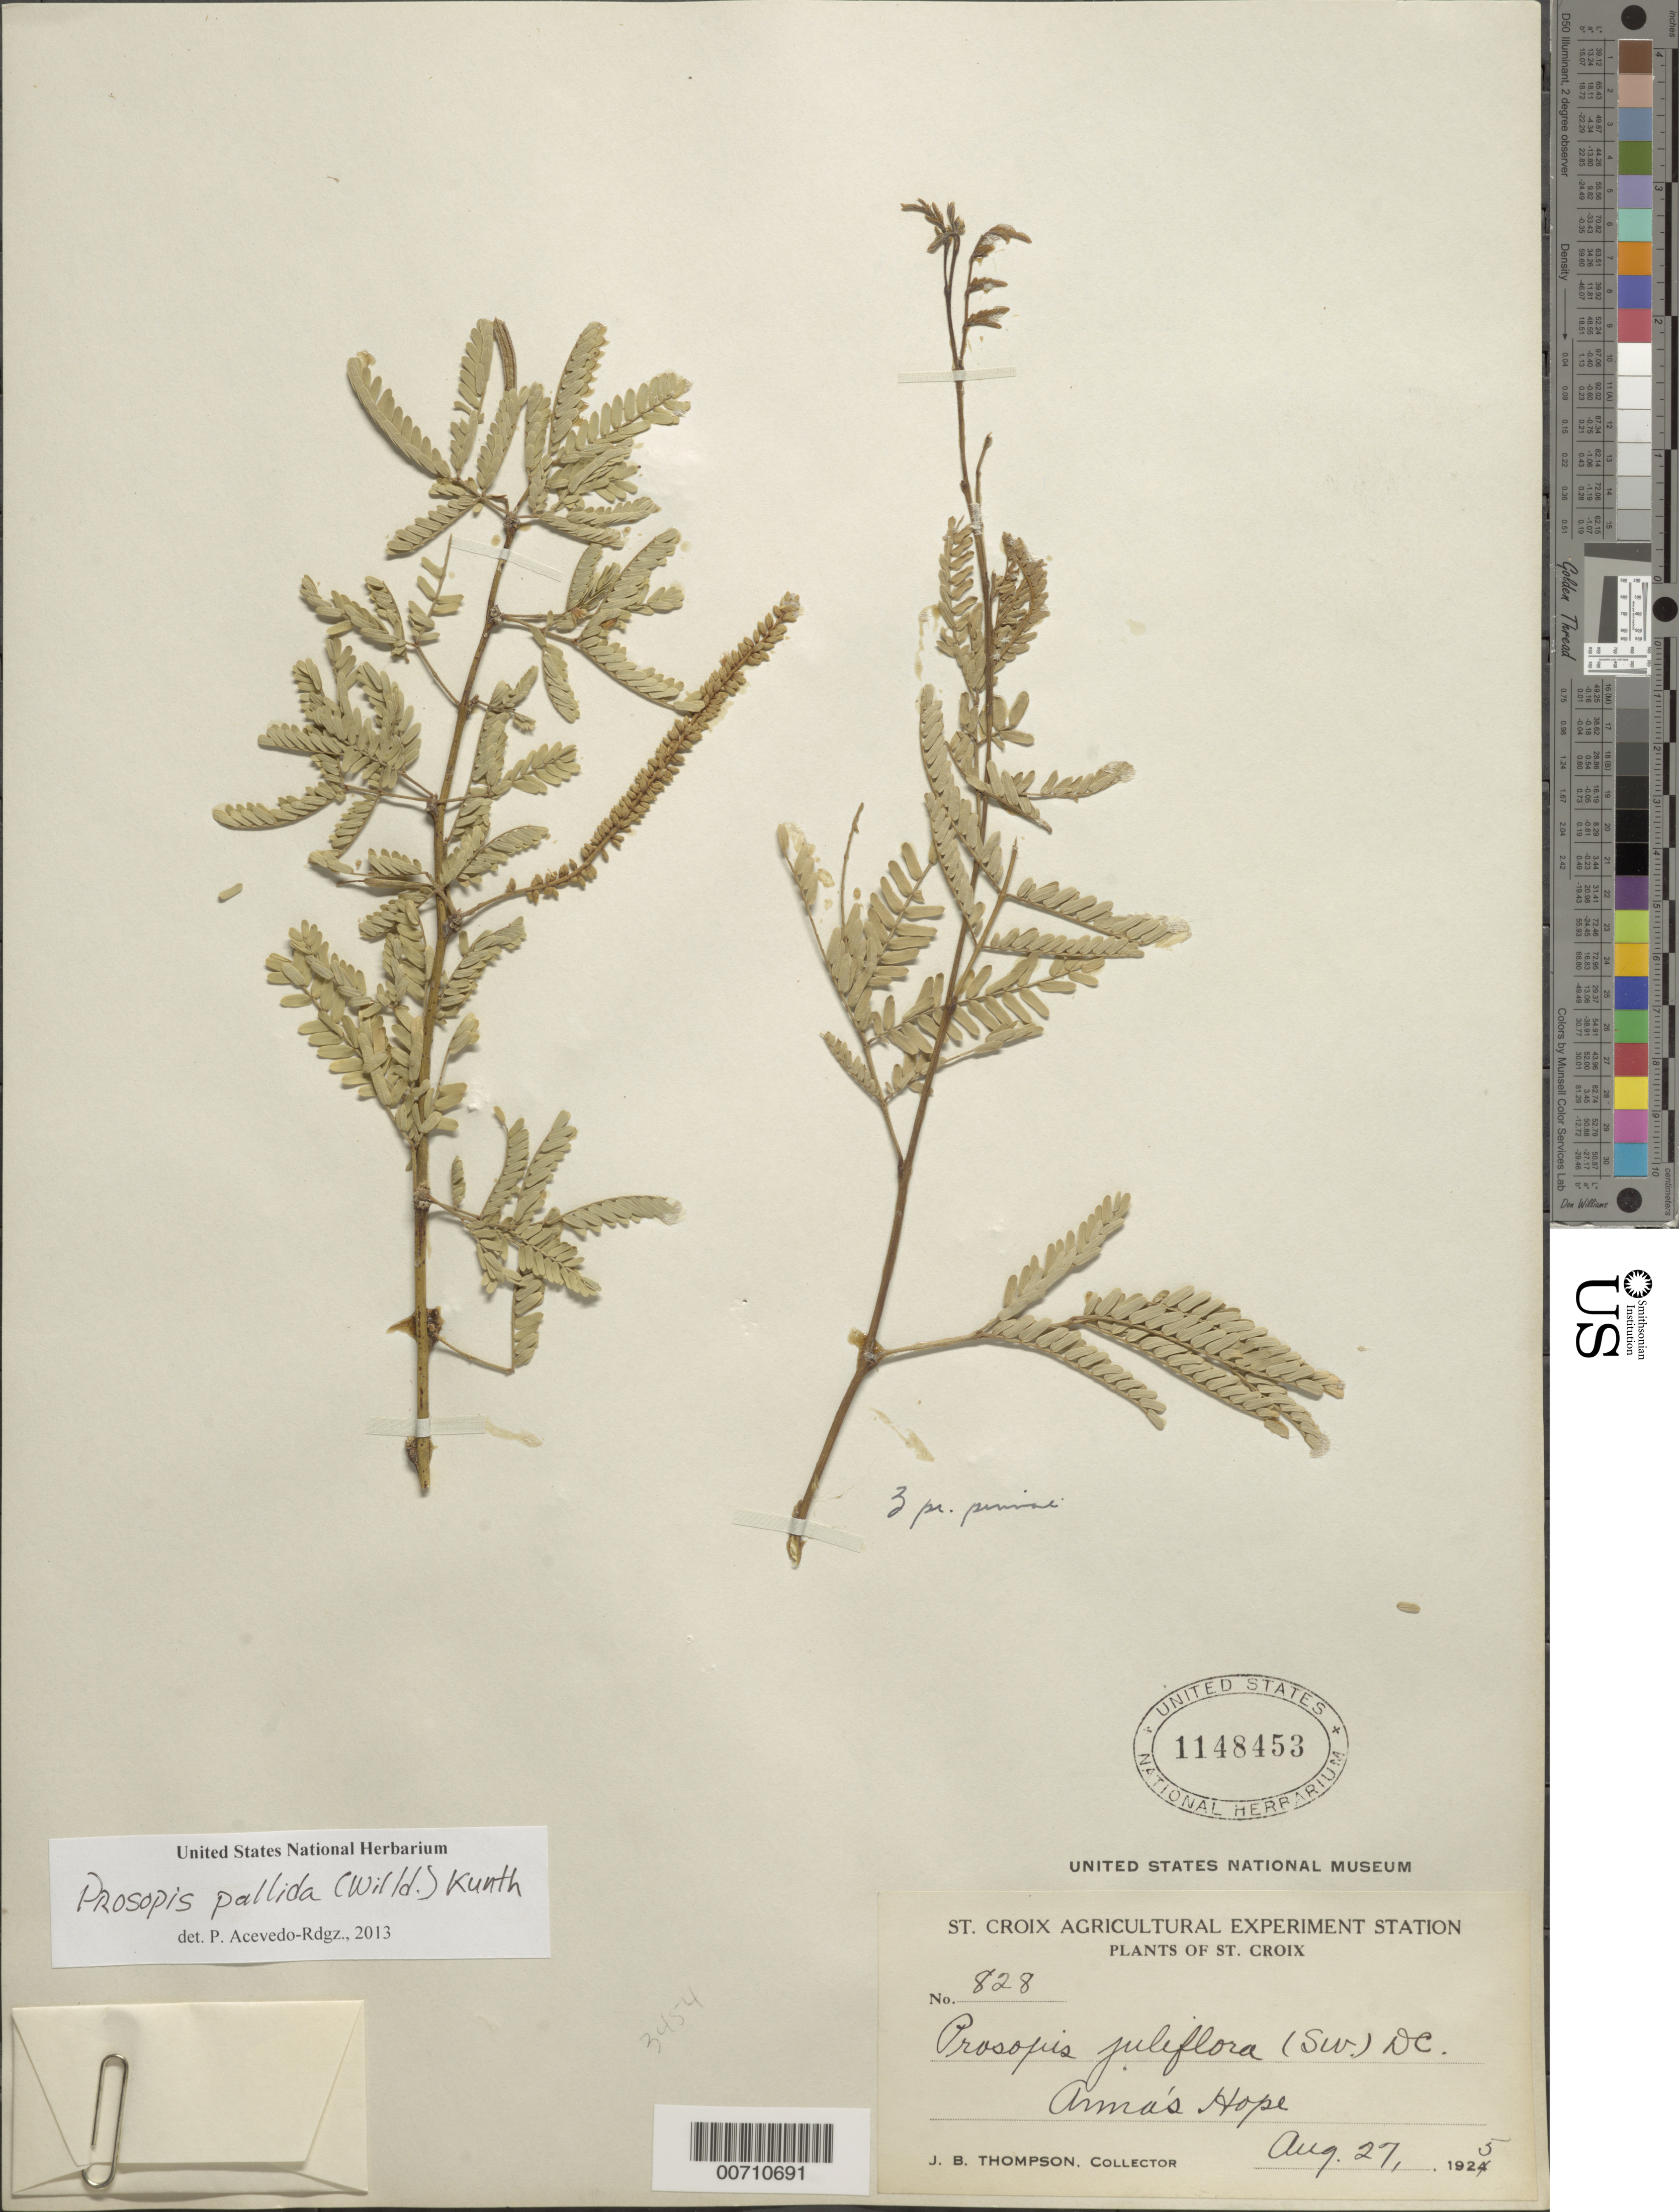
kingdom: Plantae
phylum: Tracheophyta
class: Magnoliopsida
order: Fabales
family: Fabaceae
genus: Neltuma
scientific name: Neltuma pallida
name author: (Humb. & Bonpl. ex Willd.) C. E. Hughes & G.P. Lewis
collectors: J. B. Thompson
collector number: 828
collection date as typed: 27 Aug 1925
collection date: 1925-08-27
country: U.S. Virgin Islands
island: St. Croix Island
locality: Anna's Hope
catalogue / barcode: US 1148453